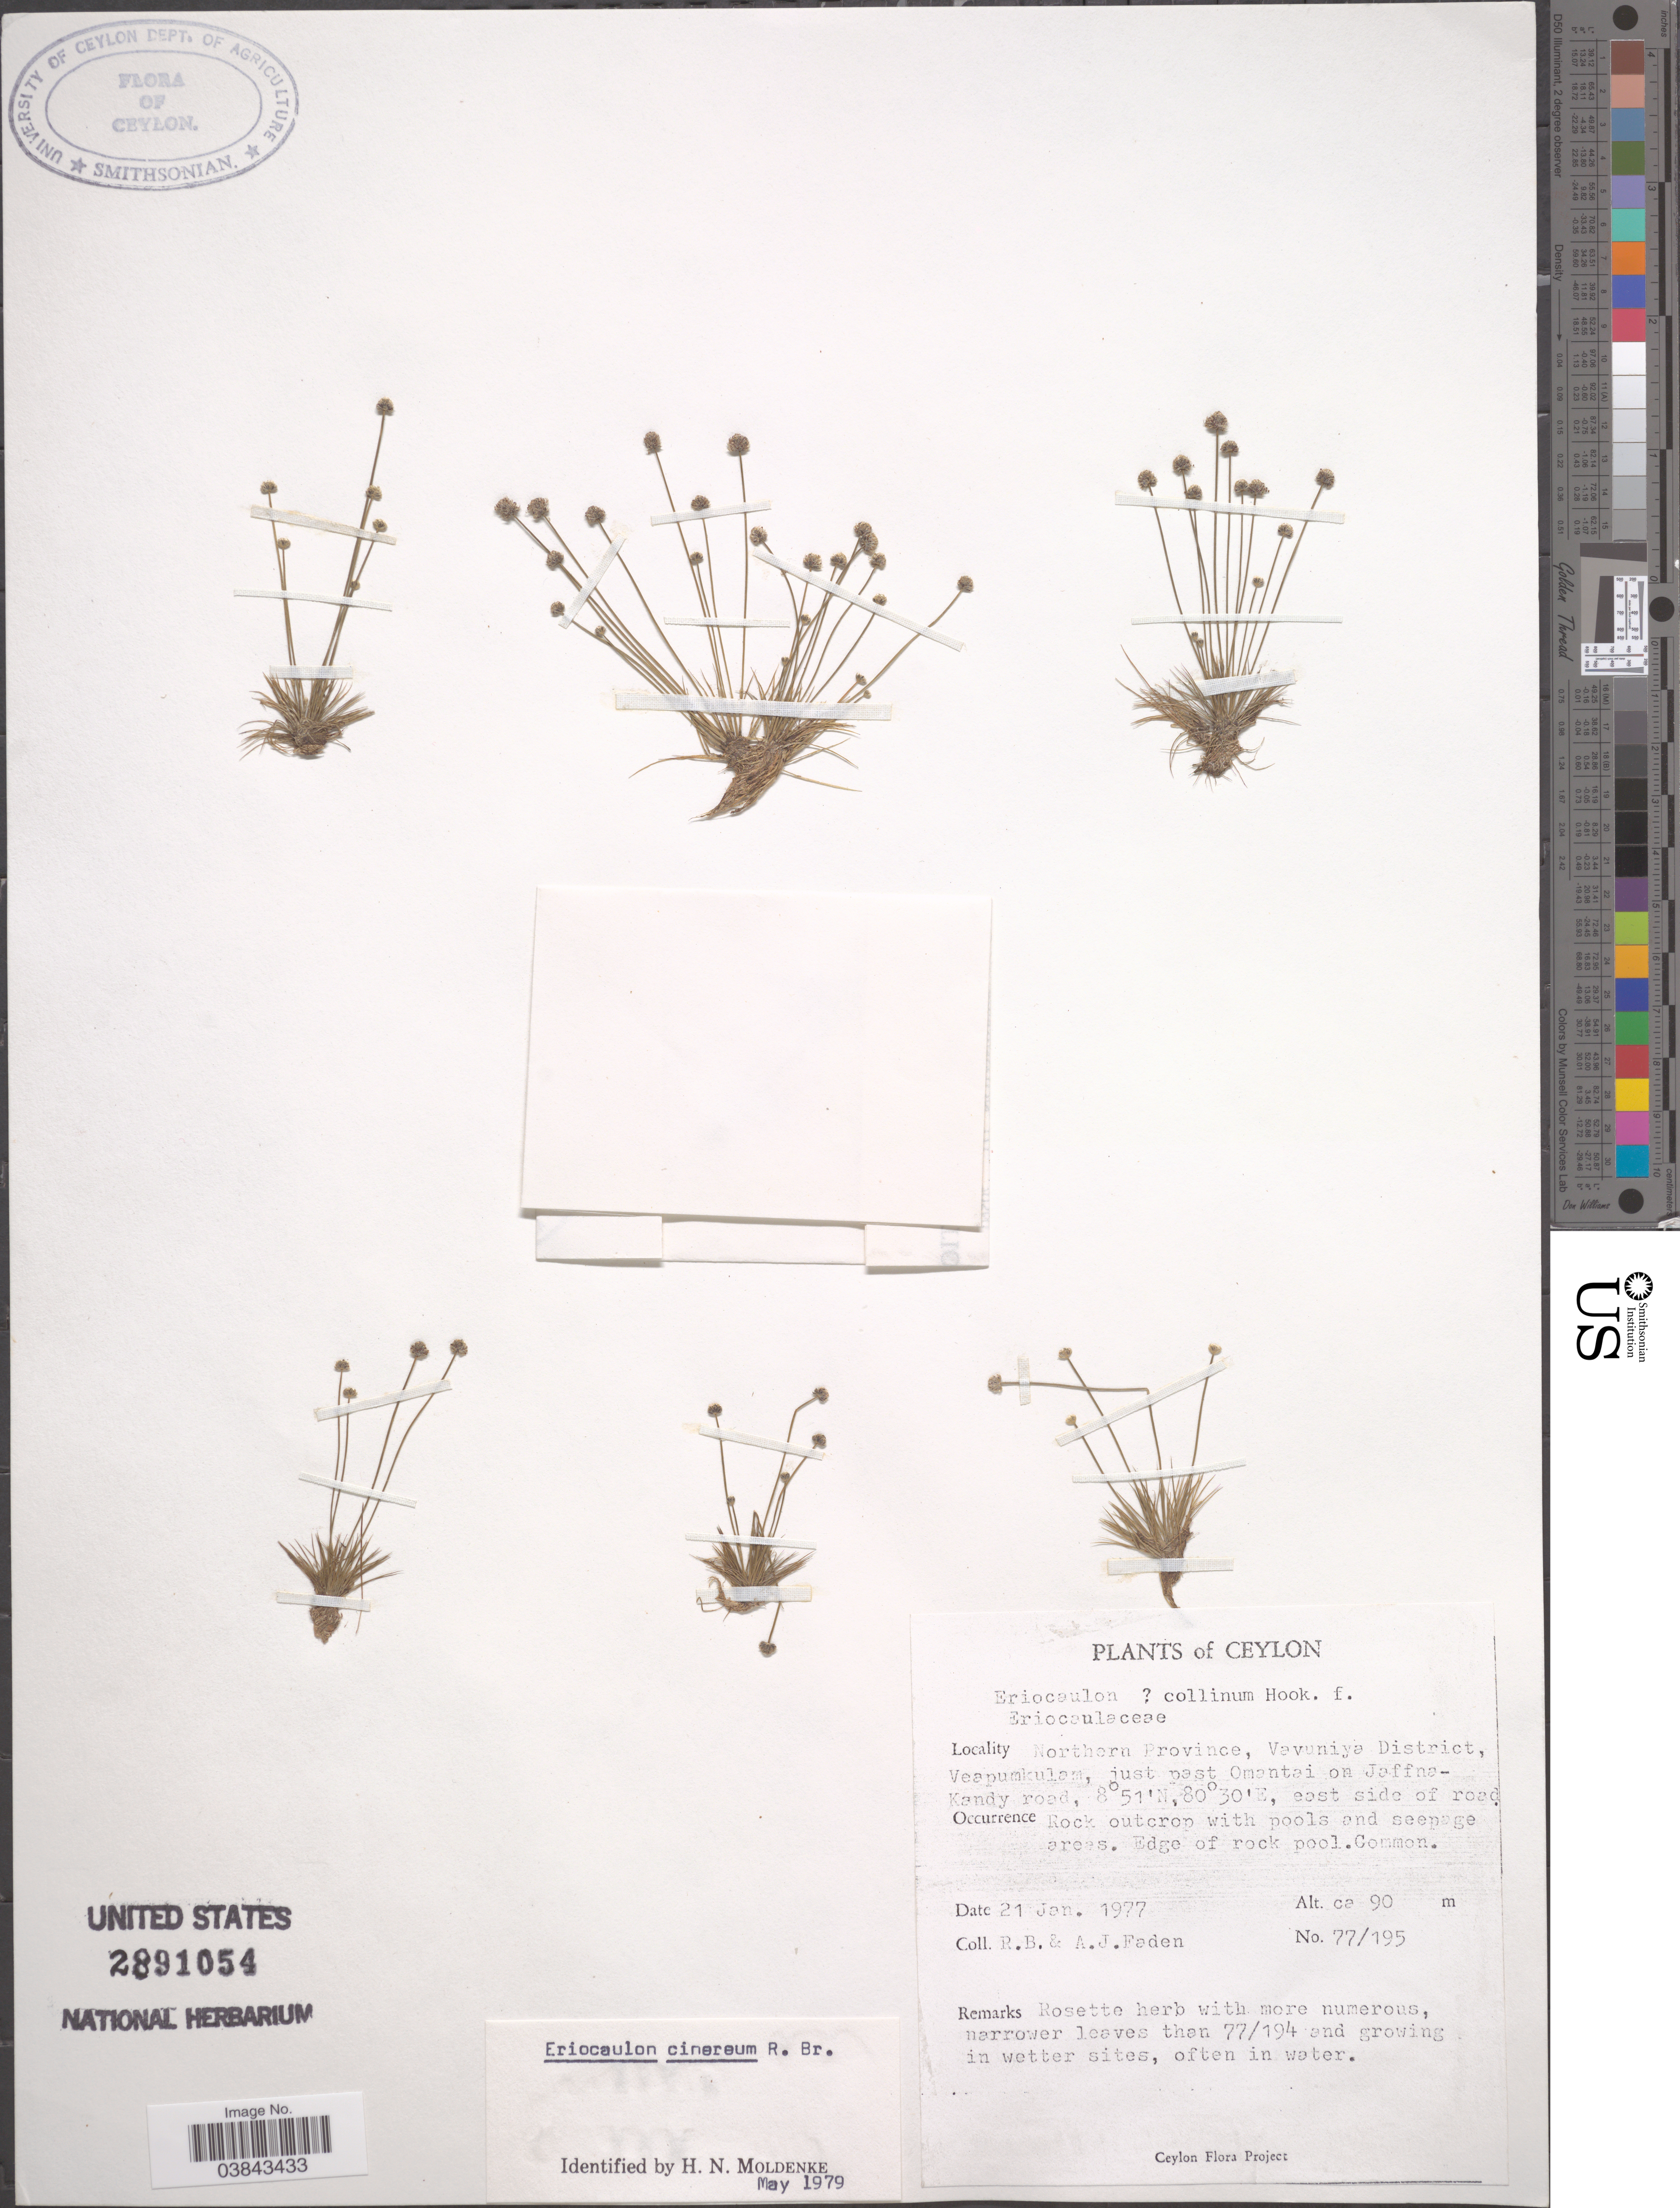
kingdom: Plantae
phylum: Tracheophyta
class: Liliopsida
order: Poales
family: Eriocaulaceae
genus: Eriocaulon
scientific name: Eriocaulon cinereum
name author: R. Br.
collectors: R. B. Faden & A. J. Faden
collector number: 77/195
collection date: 1977-01-21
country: Sri Lanka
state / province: Northern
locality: Ceylon. Northern Province, Vavuniya District, Veapumkulam, just past Omantai on Jaffna-Kandy road, east side of road.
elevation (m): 90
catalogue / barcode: US 2891054